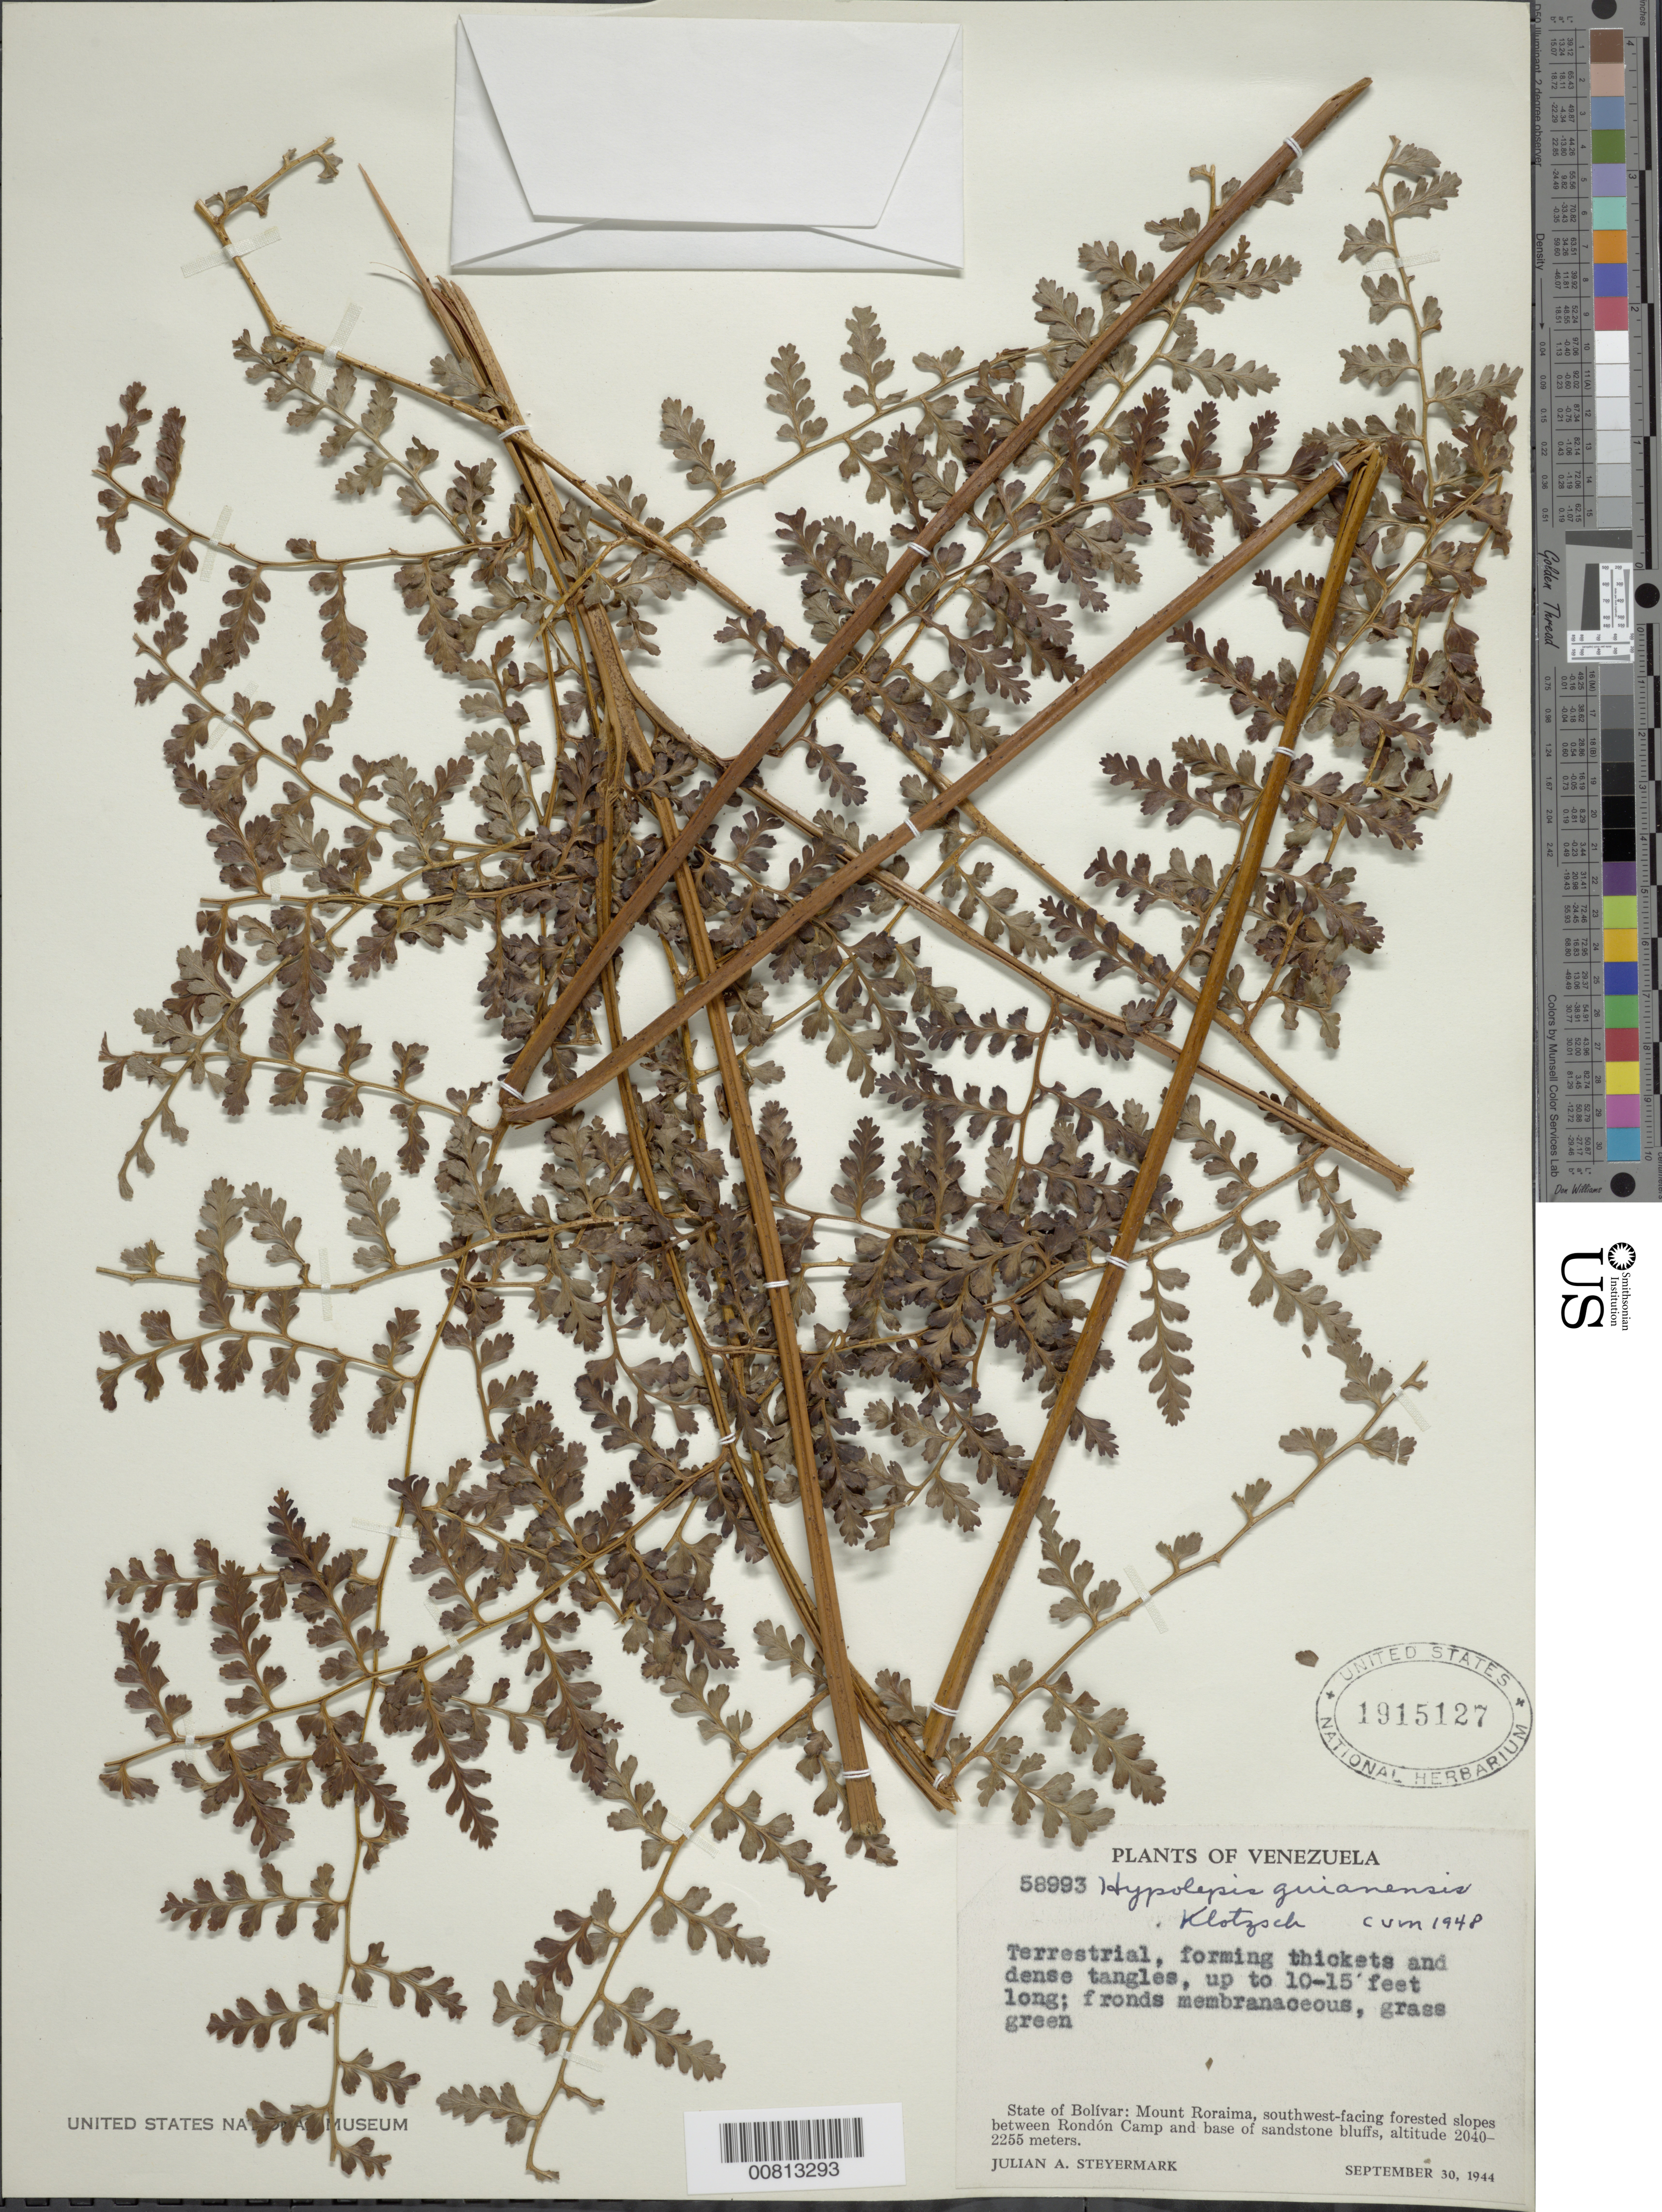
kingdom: Plantae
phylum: Tracheophyta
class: Polypodiopsida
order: Polypodiales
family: Dennstaedtiaceae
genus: Hypolepis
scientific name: Hypolepis nigrescens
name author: Hook.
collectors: J. Steyermark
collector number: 58993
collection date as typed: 30-Sep-44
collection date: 1944-09-30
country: Venezuela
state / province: Bolívar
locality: Mt. Roraima, Rondón Camp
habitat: SW-facing forested slopes between camp and base of sandstone bluffs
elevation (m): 2040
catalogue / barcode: US 1915127